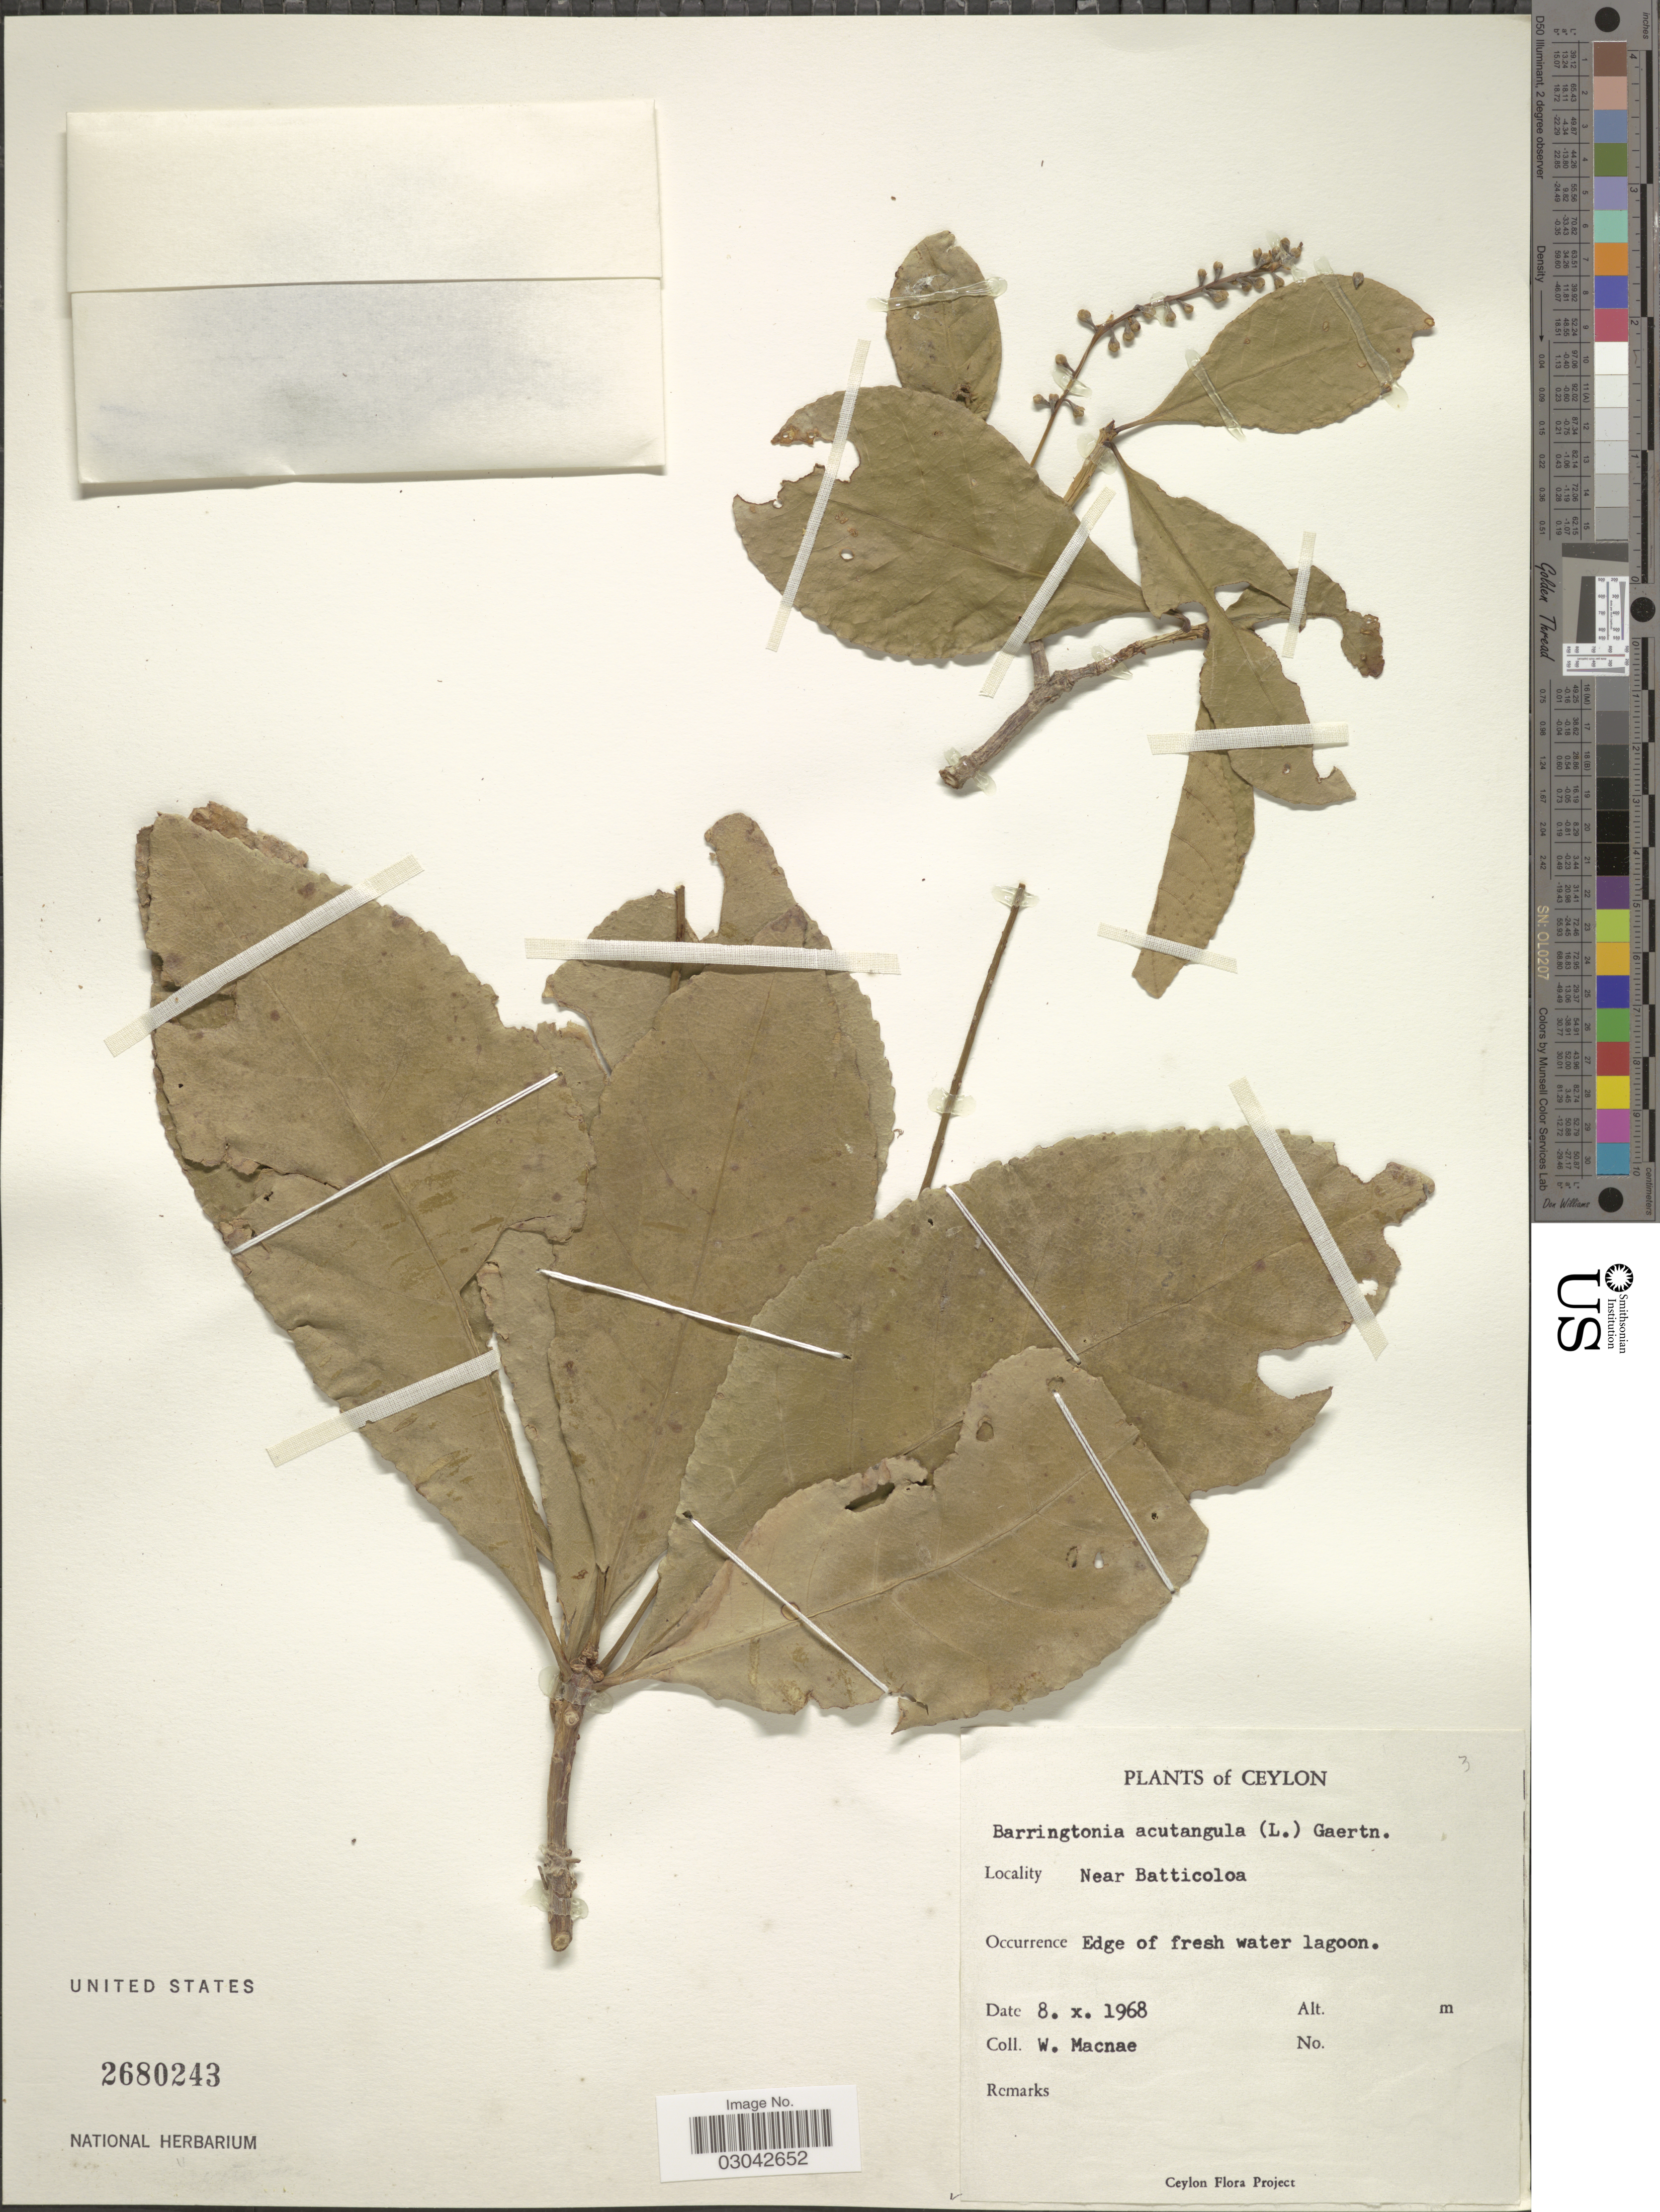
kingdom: Plantae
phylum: Tracheophyta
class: Magnoliopsida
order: Ericales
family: Lecythidaceae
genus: Barringtonia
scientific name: Barringtonia acutangula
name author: (L.) Gaertn.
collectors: W. MacNae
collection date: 1968-10-08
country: Sri Lanka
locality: Ceylon. Near Batticoloa. Edge of fresh water lagoon.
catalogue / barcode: US 2680243